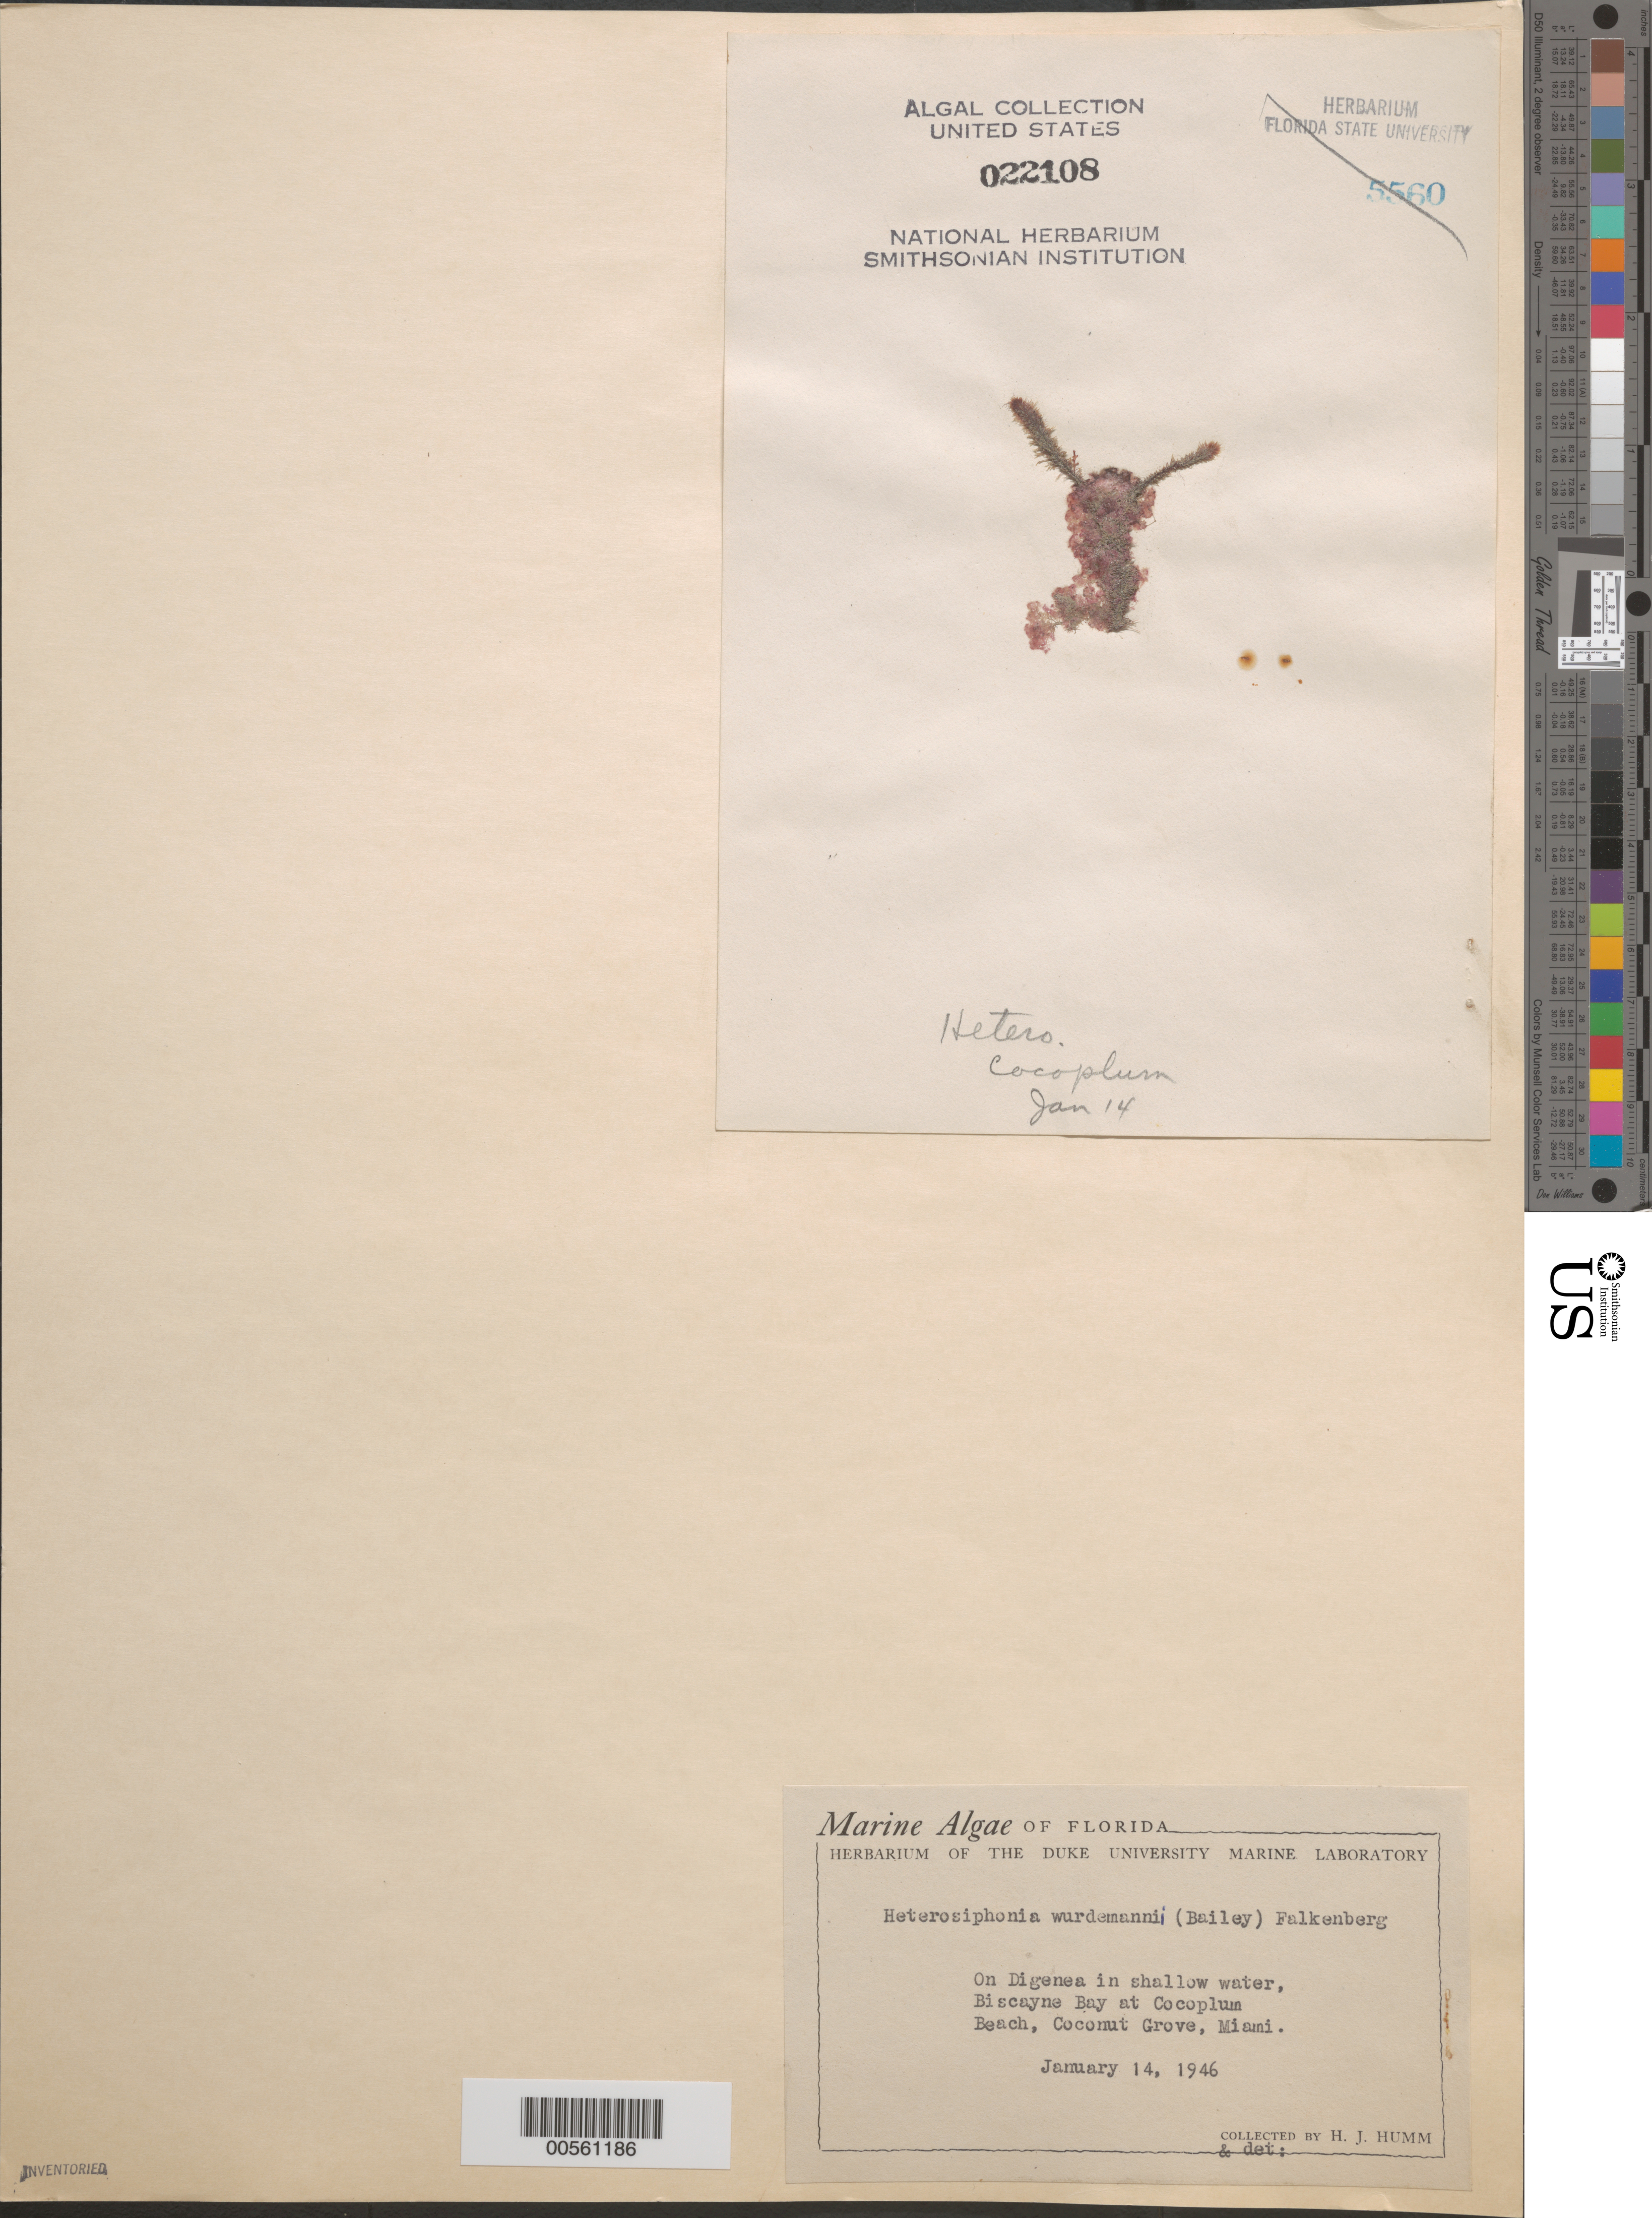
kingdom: Plantae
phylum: Rhodophyta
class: Florideophyceae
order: Ceramiales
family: Dasyaceae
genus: Heterosiphonia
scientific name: Heterosiphonia crispella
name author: (C. Agardh) M.J. Wynne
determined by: Algae name updating Project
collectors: H. J. Humm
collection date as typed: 14 Jan 1946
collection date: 1946-01-14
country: United States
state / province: Florida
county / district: Miami-Dade County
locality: Cocoplum Beach, Biscayne Bay, Coconut Grove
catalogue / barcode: US 22108